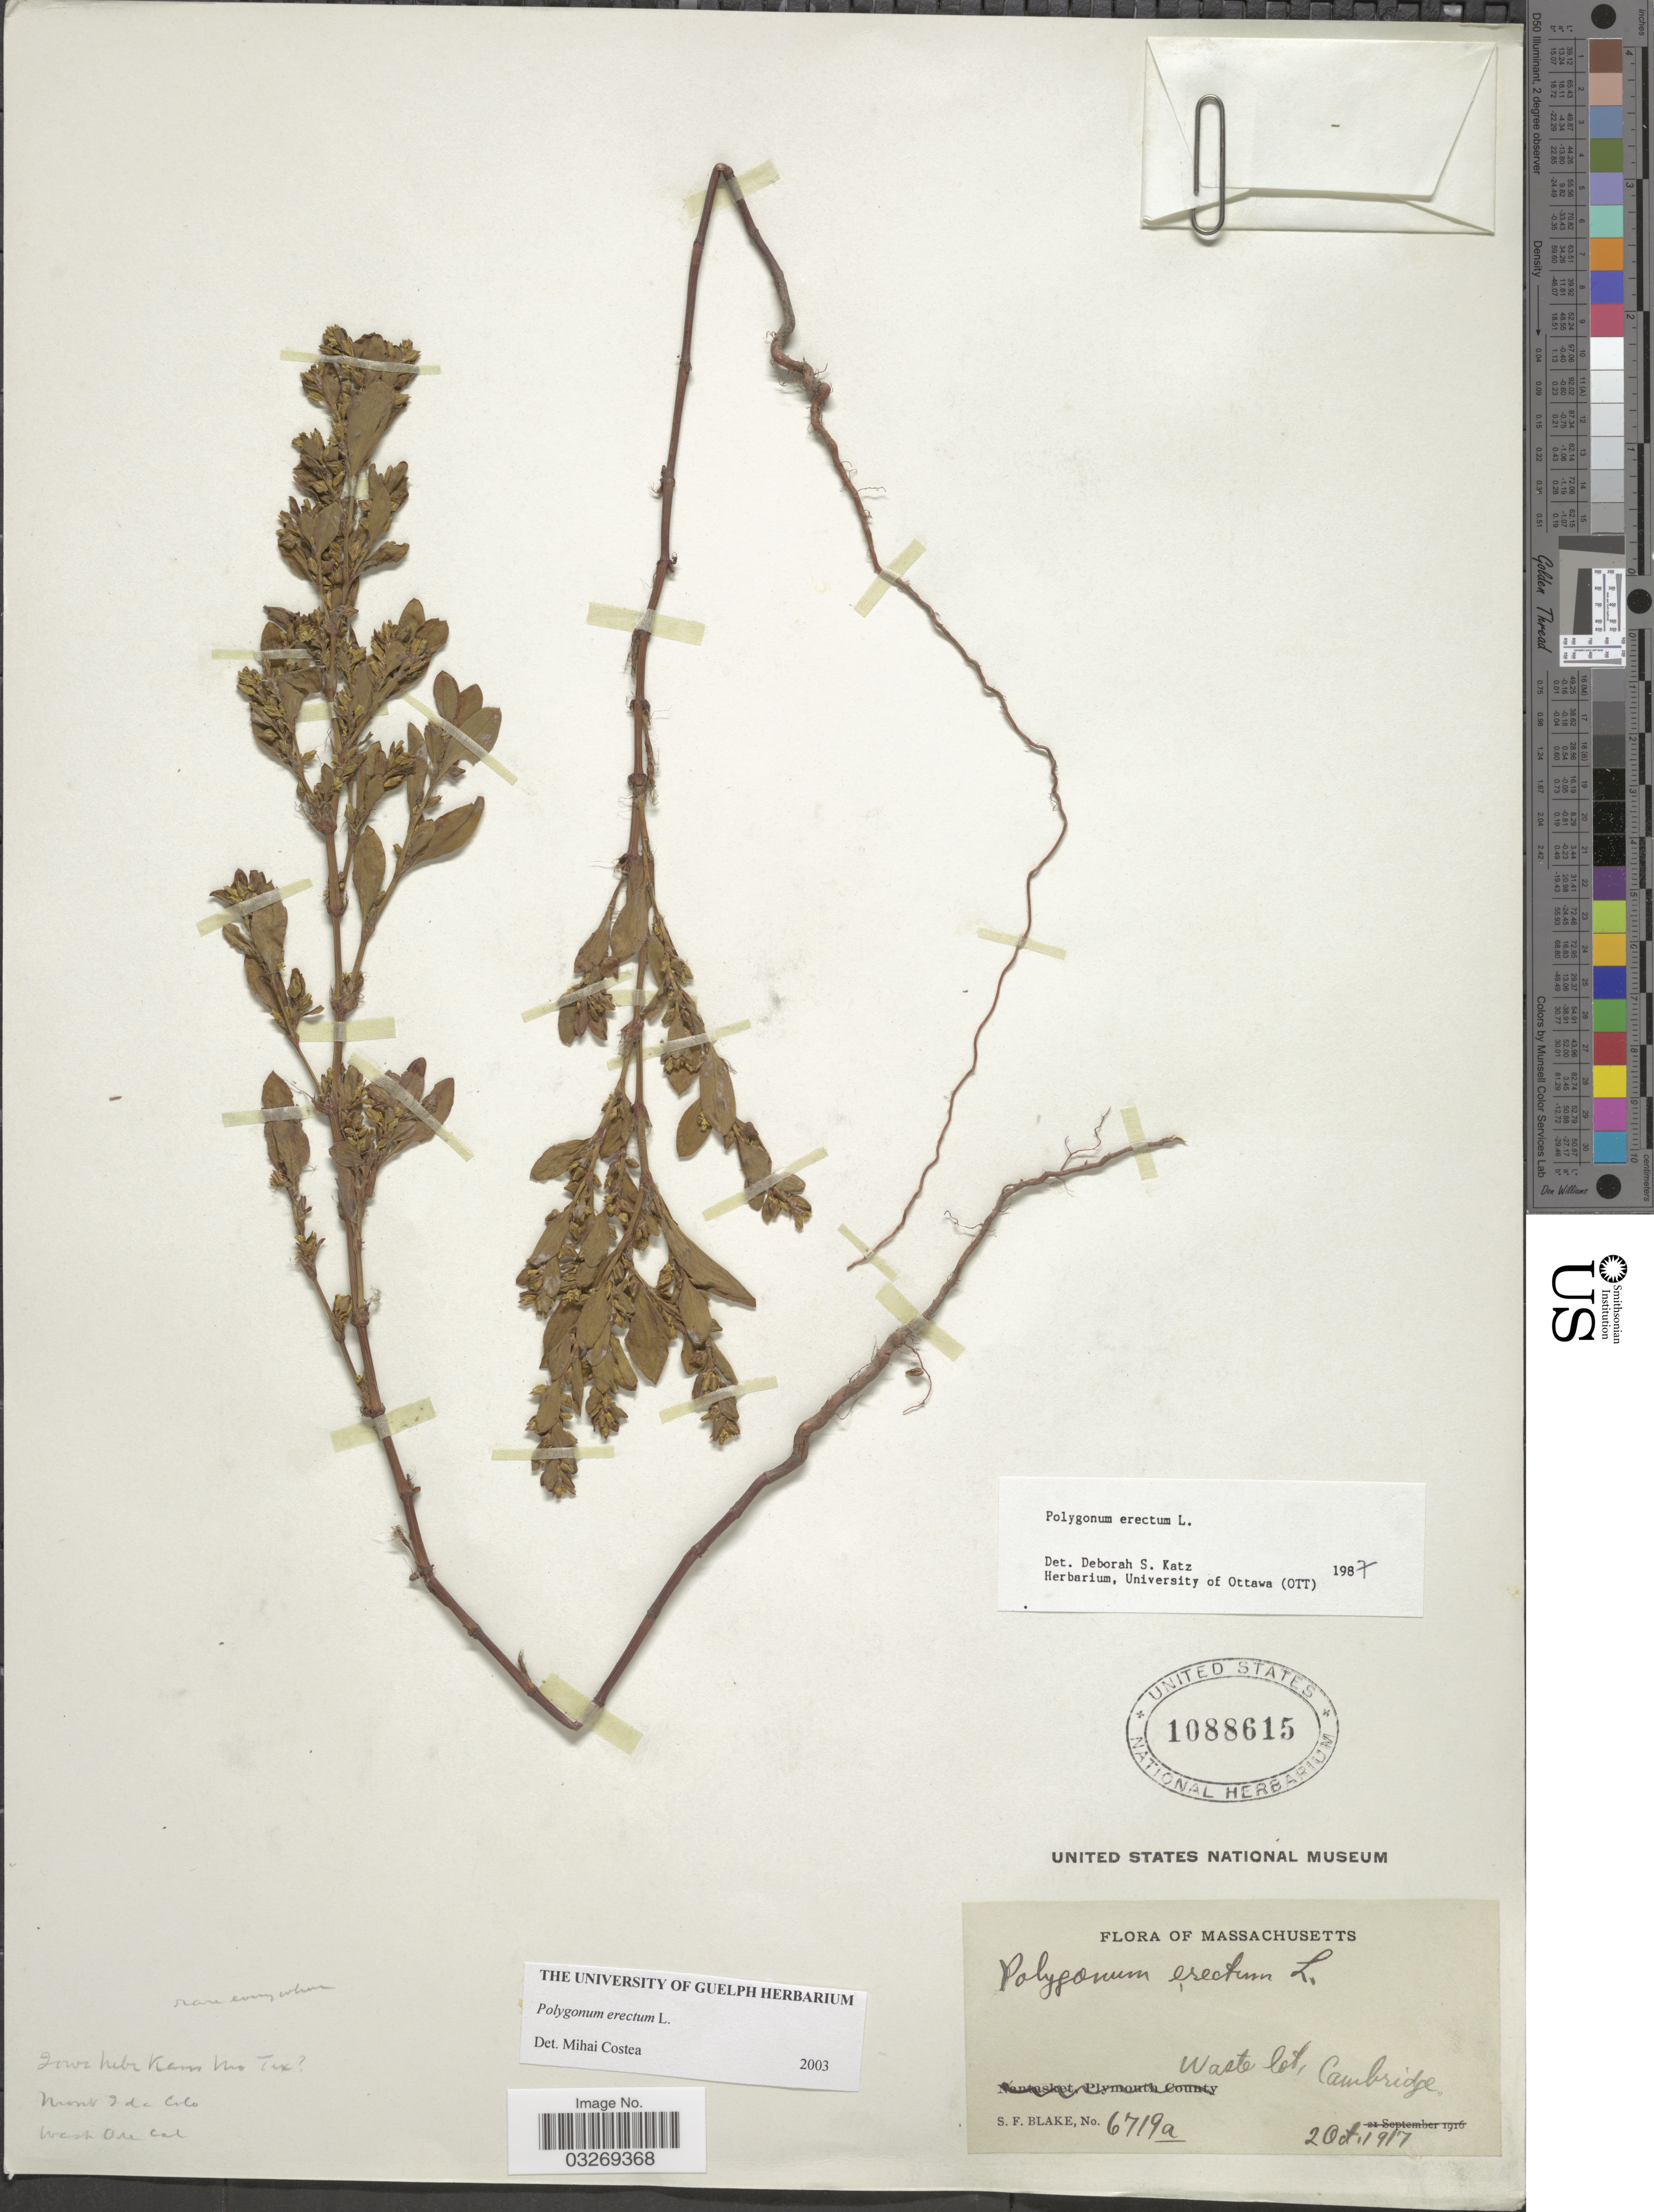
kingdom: Plantae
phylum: Tracheophyta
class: Magnoliopsida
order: Caryophyllales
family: Polygonaceae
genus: Polygonum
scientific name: Polygonum erectum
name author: L.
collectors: S. Blake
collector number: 6719a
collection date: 1917-10-02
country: United States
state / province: Massachusetts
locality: Waste lot. Cambridge.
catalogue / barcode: US 1088615